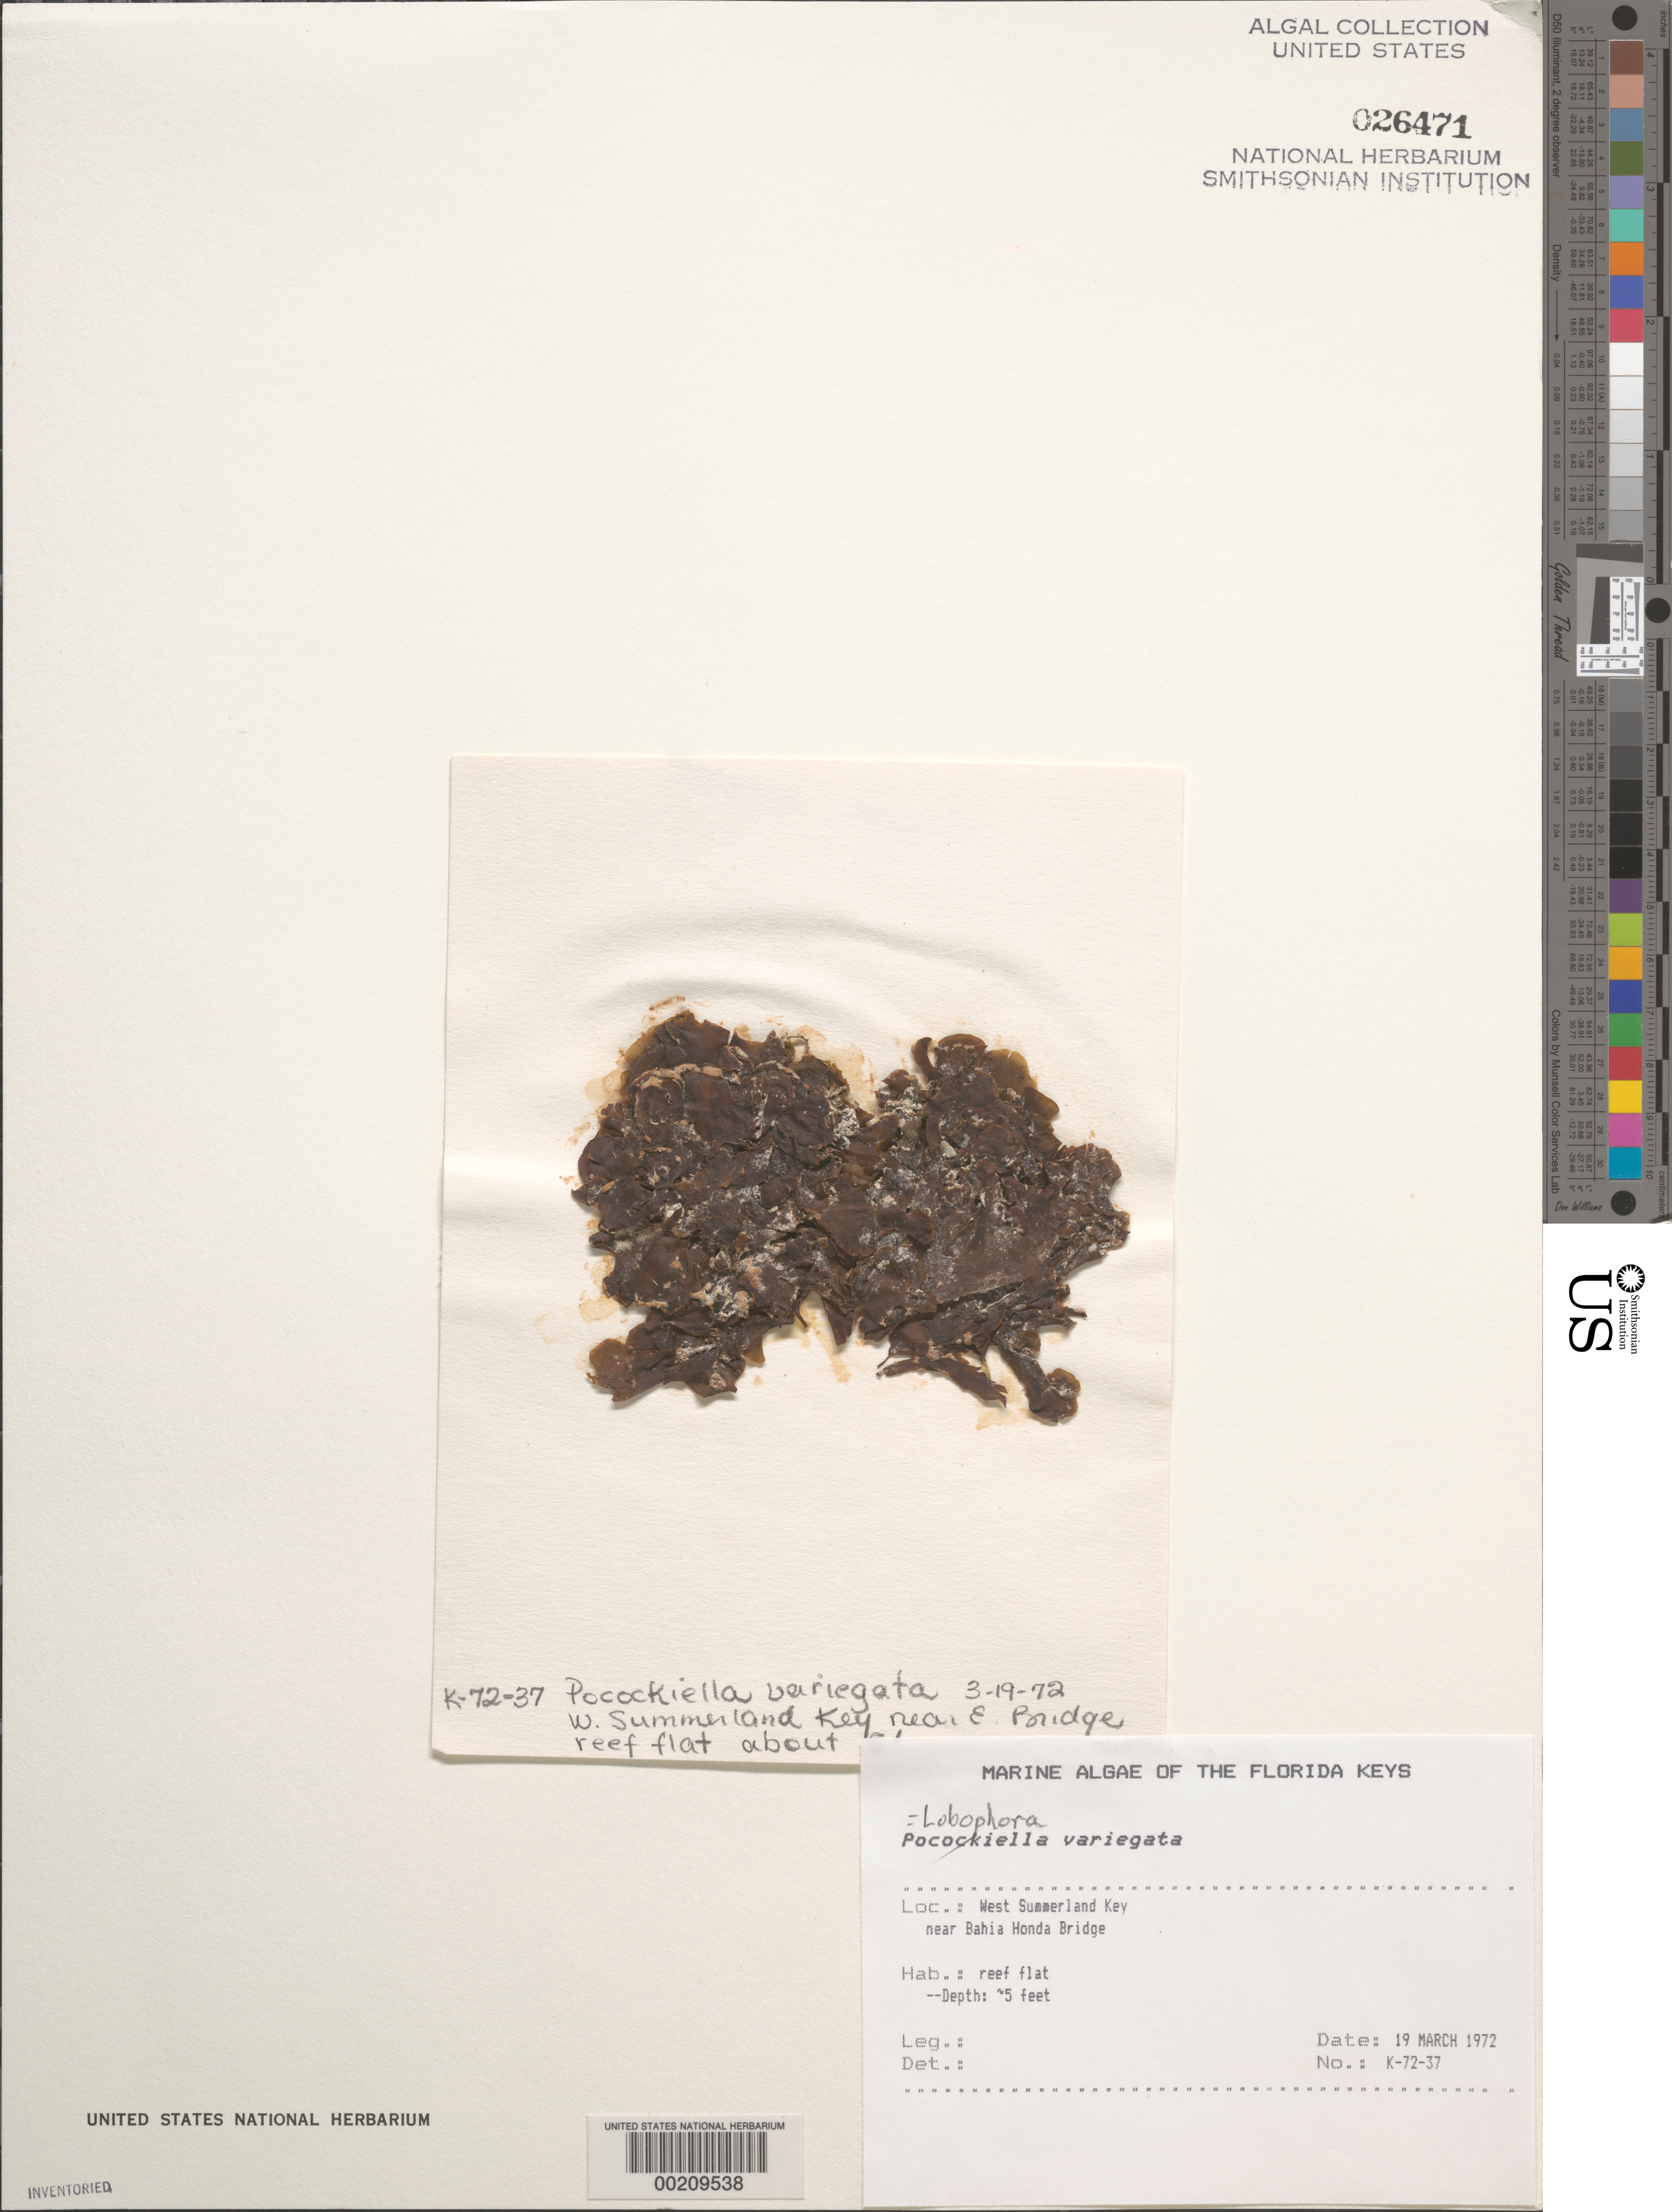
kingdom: Chromista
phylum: Ochrophyta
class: Phaeophyceae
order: Dictyotales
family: Dictyotaceae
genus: Lobophora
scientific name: Lobophora variegata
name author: (J.V.Lamouroux) Womersley & E.C. Oliveira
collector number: K-72-37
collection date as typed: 19 Mar 1972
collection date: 1972-03-19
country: United States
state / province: Florida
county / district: Monroe County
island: West Summerland Key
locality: Near Bahia Honda Bridge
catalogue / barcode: US 26471